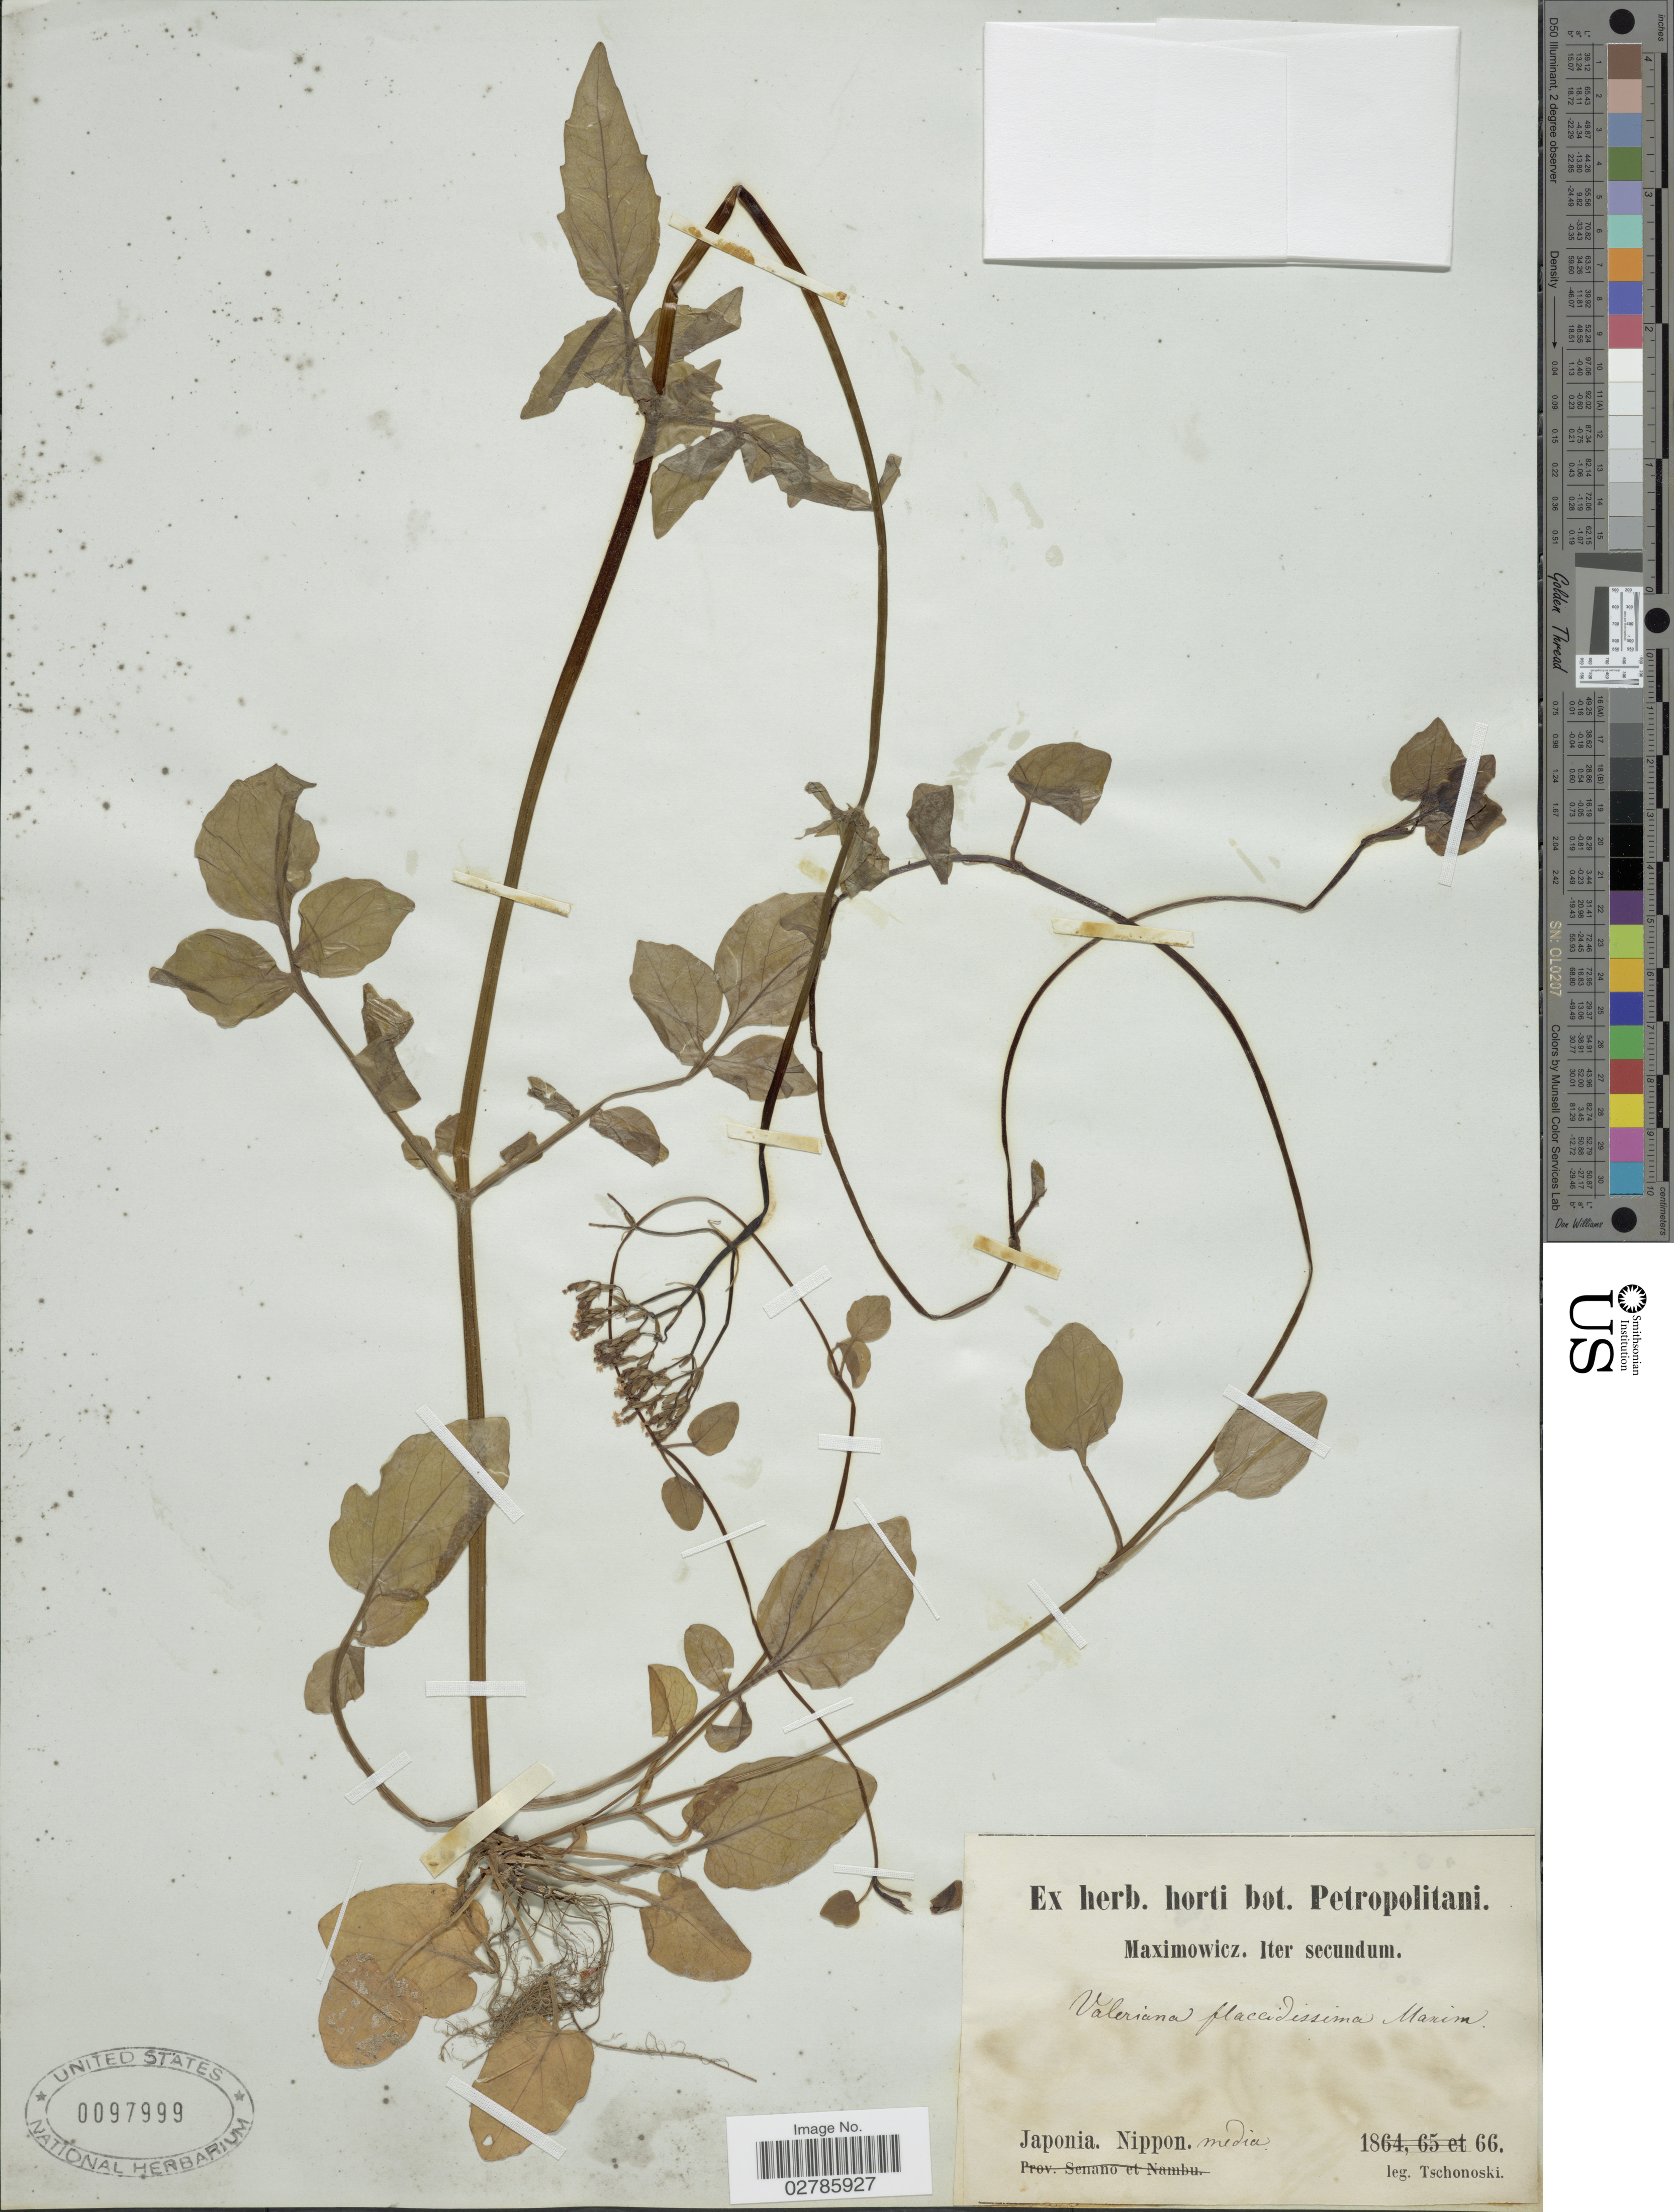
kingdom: Plantae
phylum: Tracheophyta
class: Magnoliopsida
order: Dipsacales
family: Caprifoliaceae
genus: Valeriana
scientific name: Valeriana flaccidissima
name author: Maxim.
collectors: -. Tschonoski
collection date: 1866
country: Japan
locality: Nippon. media.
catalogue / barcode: US 97999